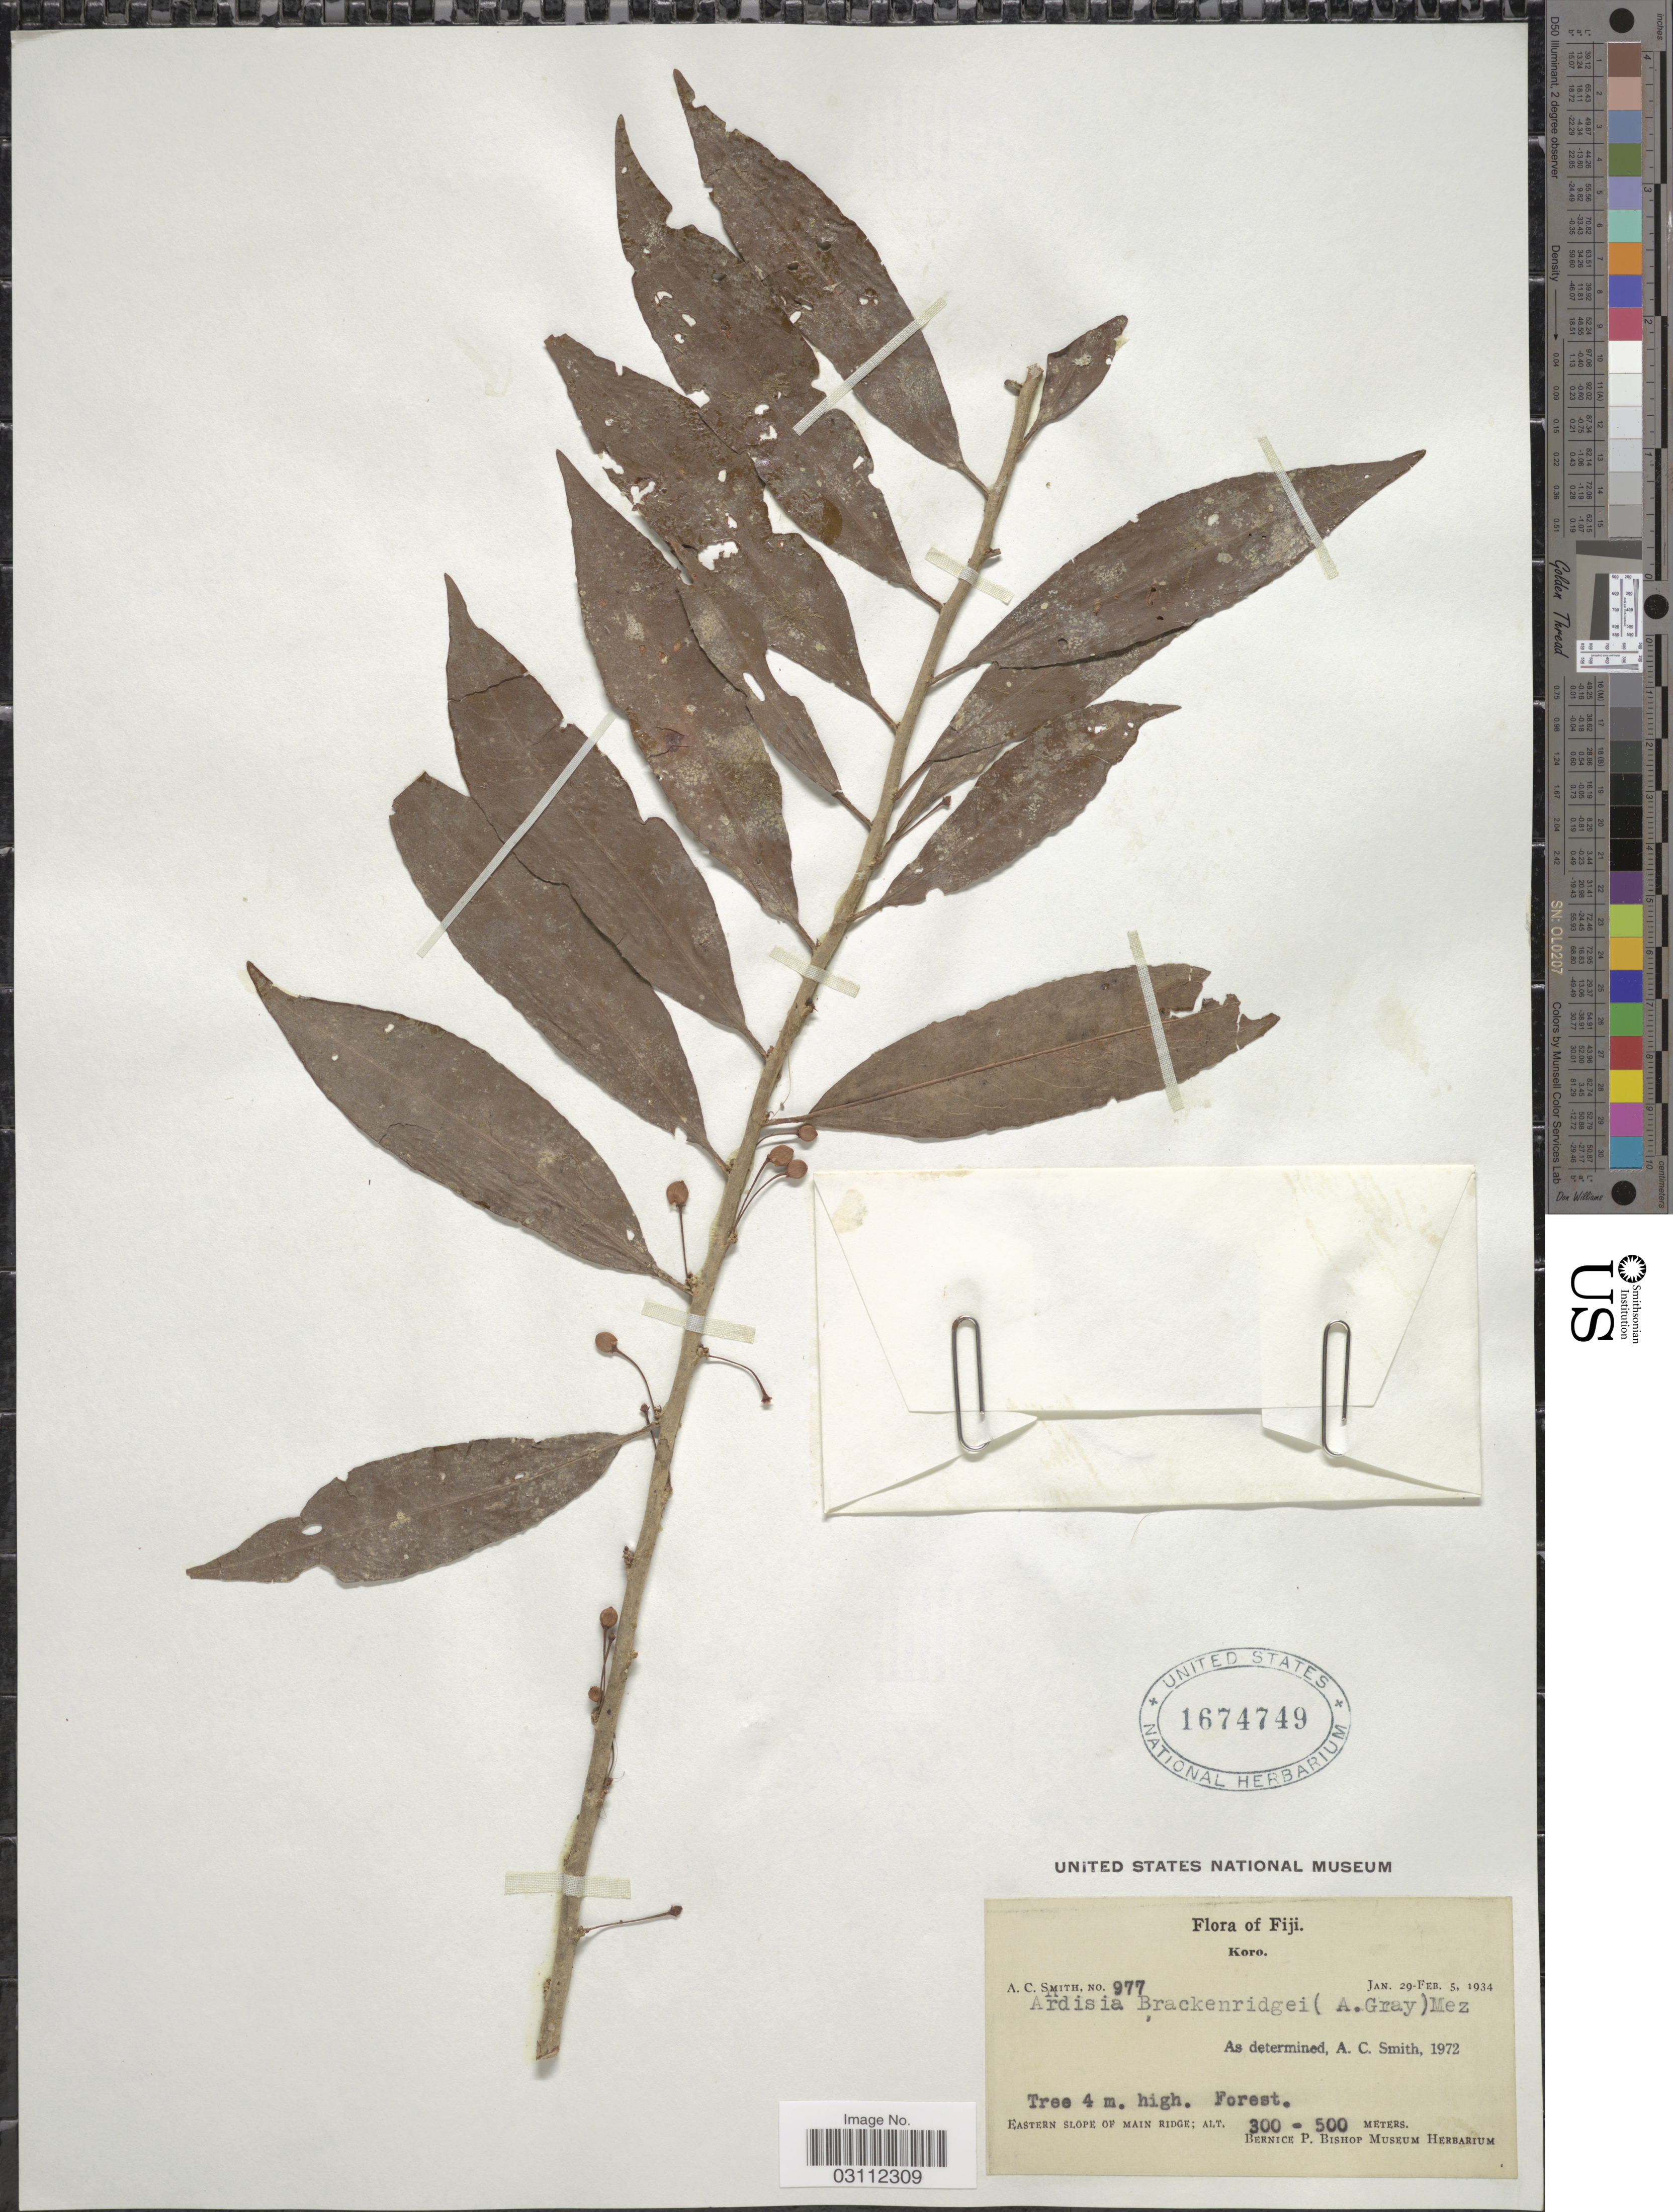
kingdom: Plantae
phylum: Tracheophyta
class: Magnoliopsida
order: Ericales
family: Primulaceae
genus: Ardisia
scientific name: Ardisia brackenridgei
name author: (A. Gray) Mez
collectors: A. C. Smith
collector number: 977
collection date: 1934-01-29/1934-02-05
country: Fiji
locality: Koro. Eastern slope of Main Ridge.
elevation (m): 300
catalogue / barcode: US 1674749